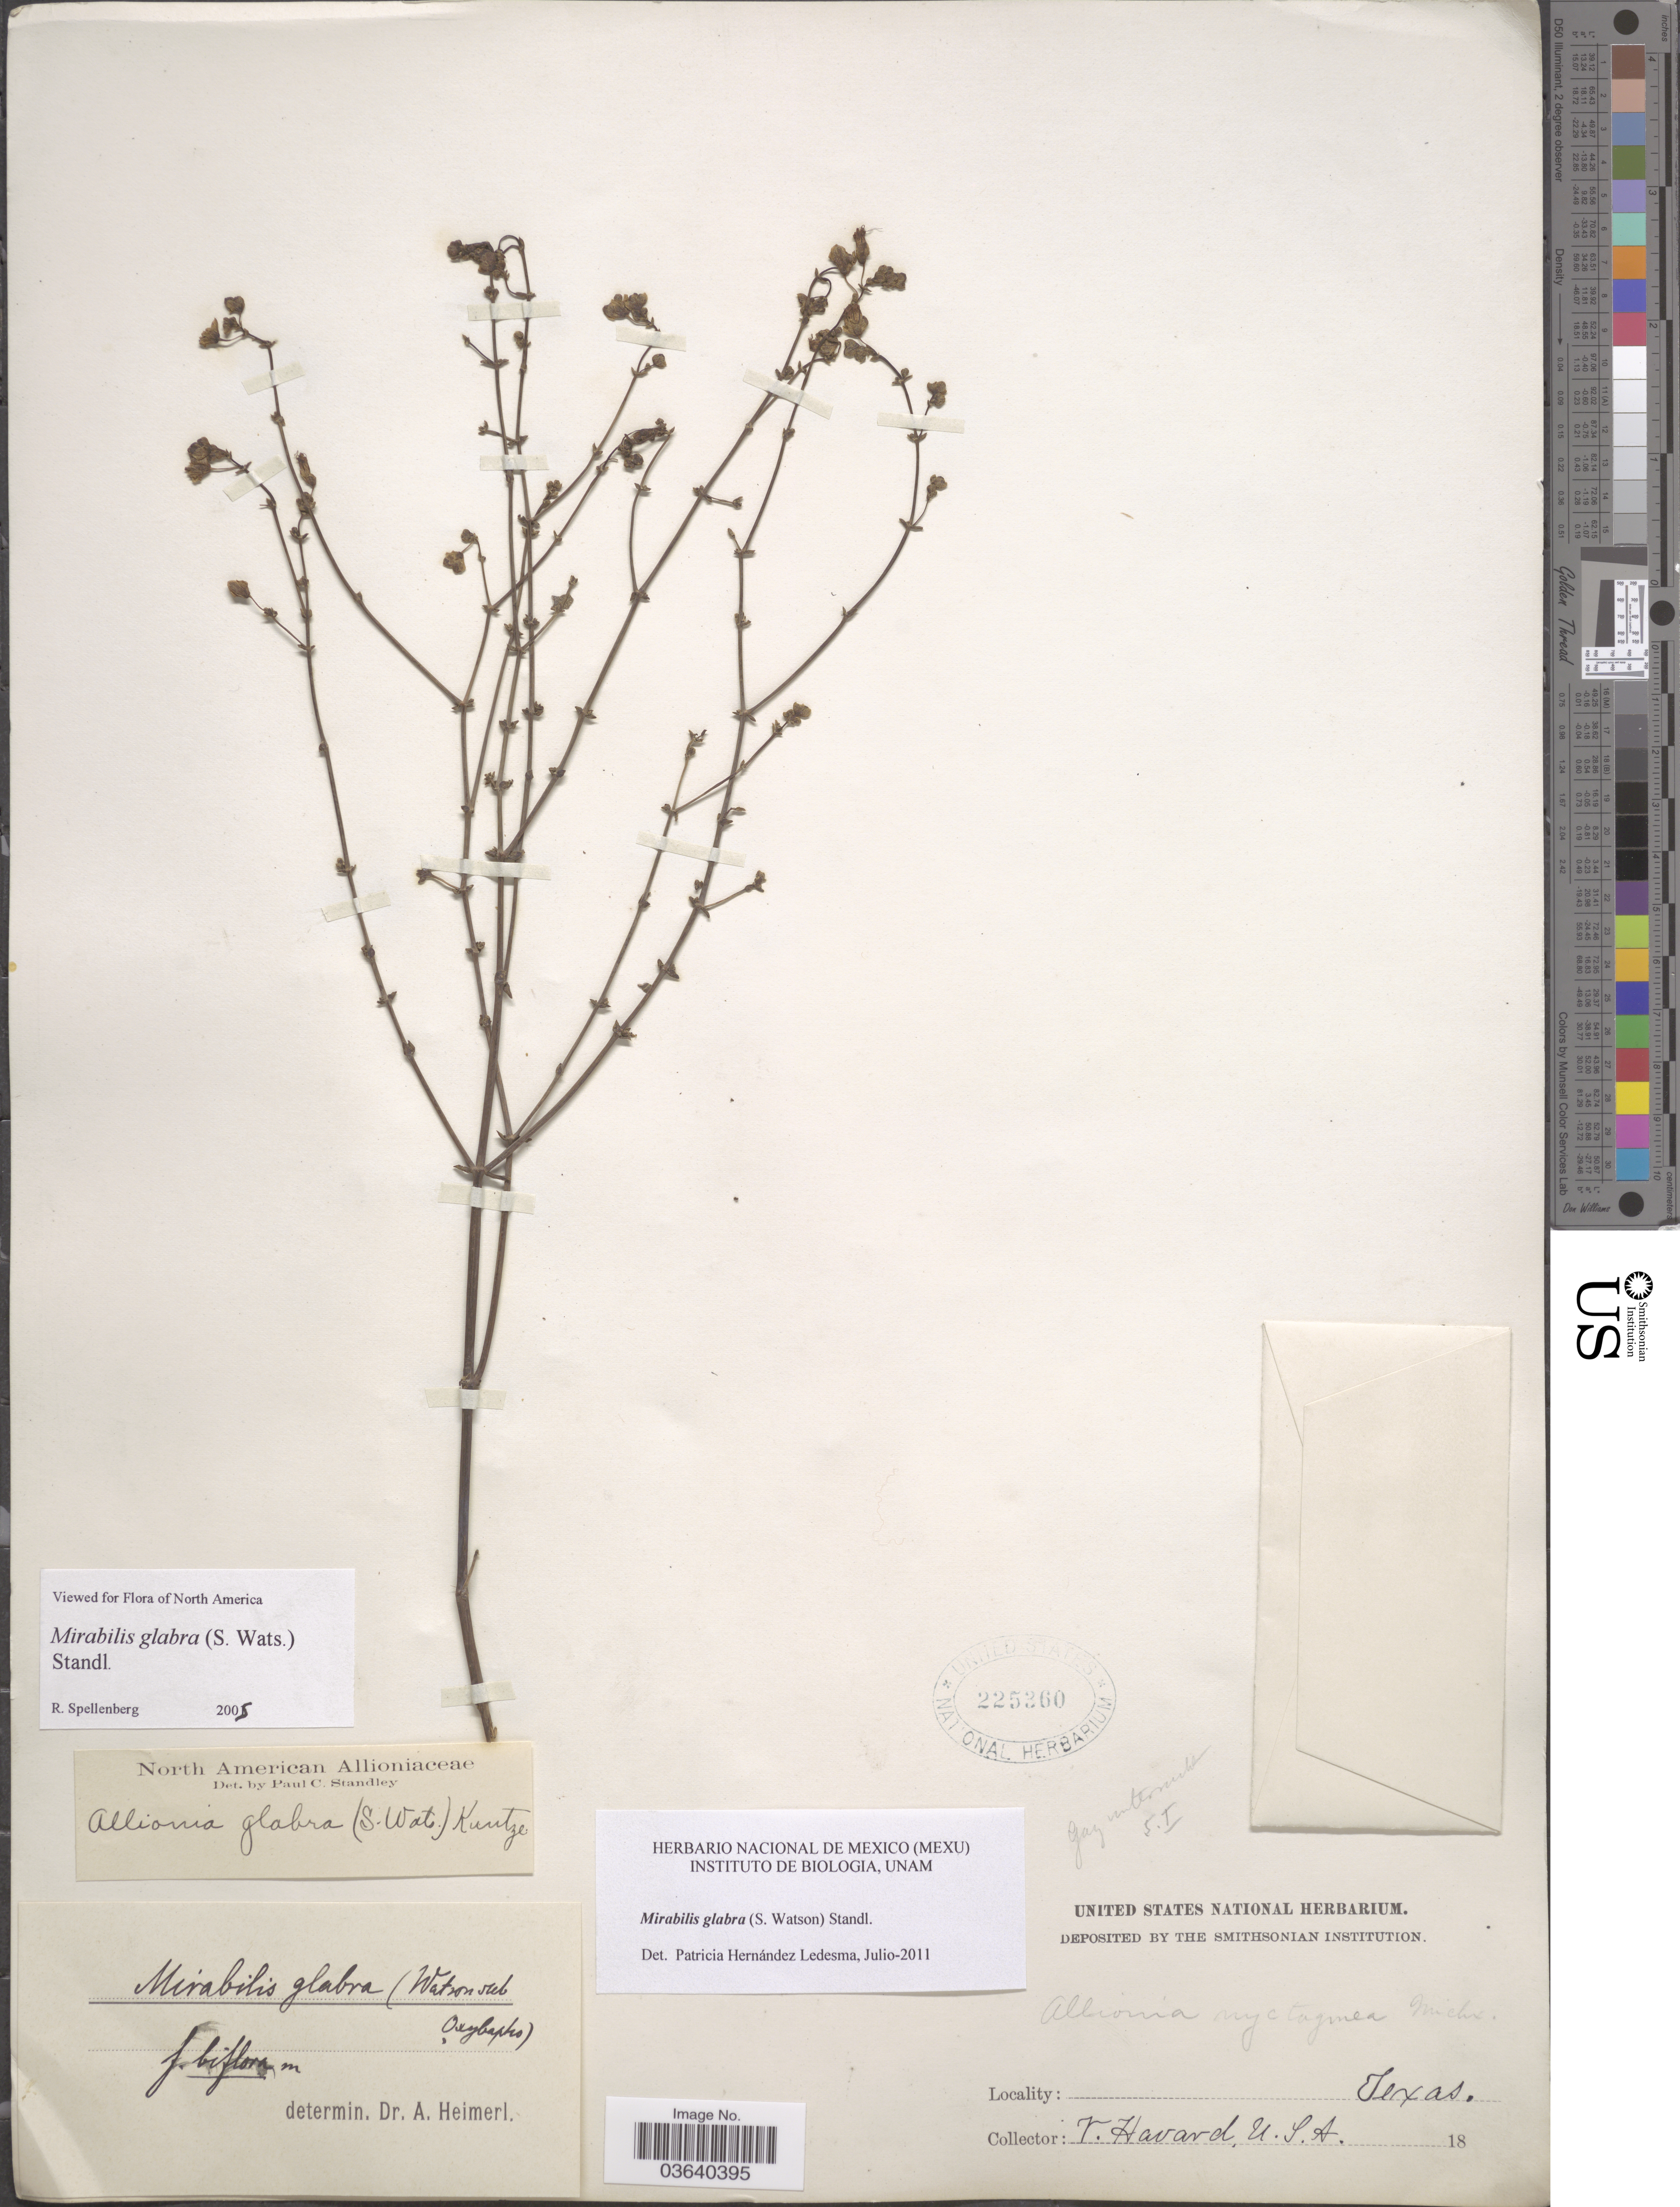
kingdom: Plantae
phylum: Tracheophyta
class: Magnoliopsida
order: Caryophyllales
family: Nyctaginaceae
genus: Mirabilis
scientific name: Mirabilis glabra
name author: (S. Watson) Standl.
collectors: V. Havard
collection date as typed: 18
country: United States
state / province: Texas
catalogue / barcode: US 225360